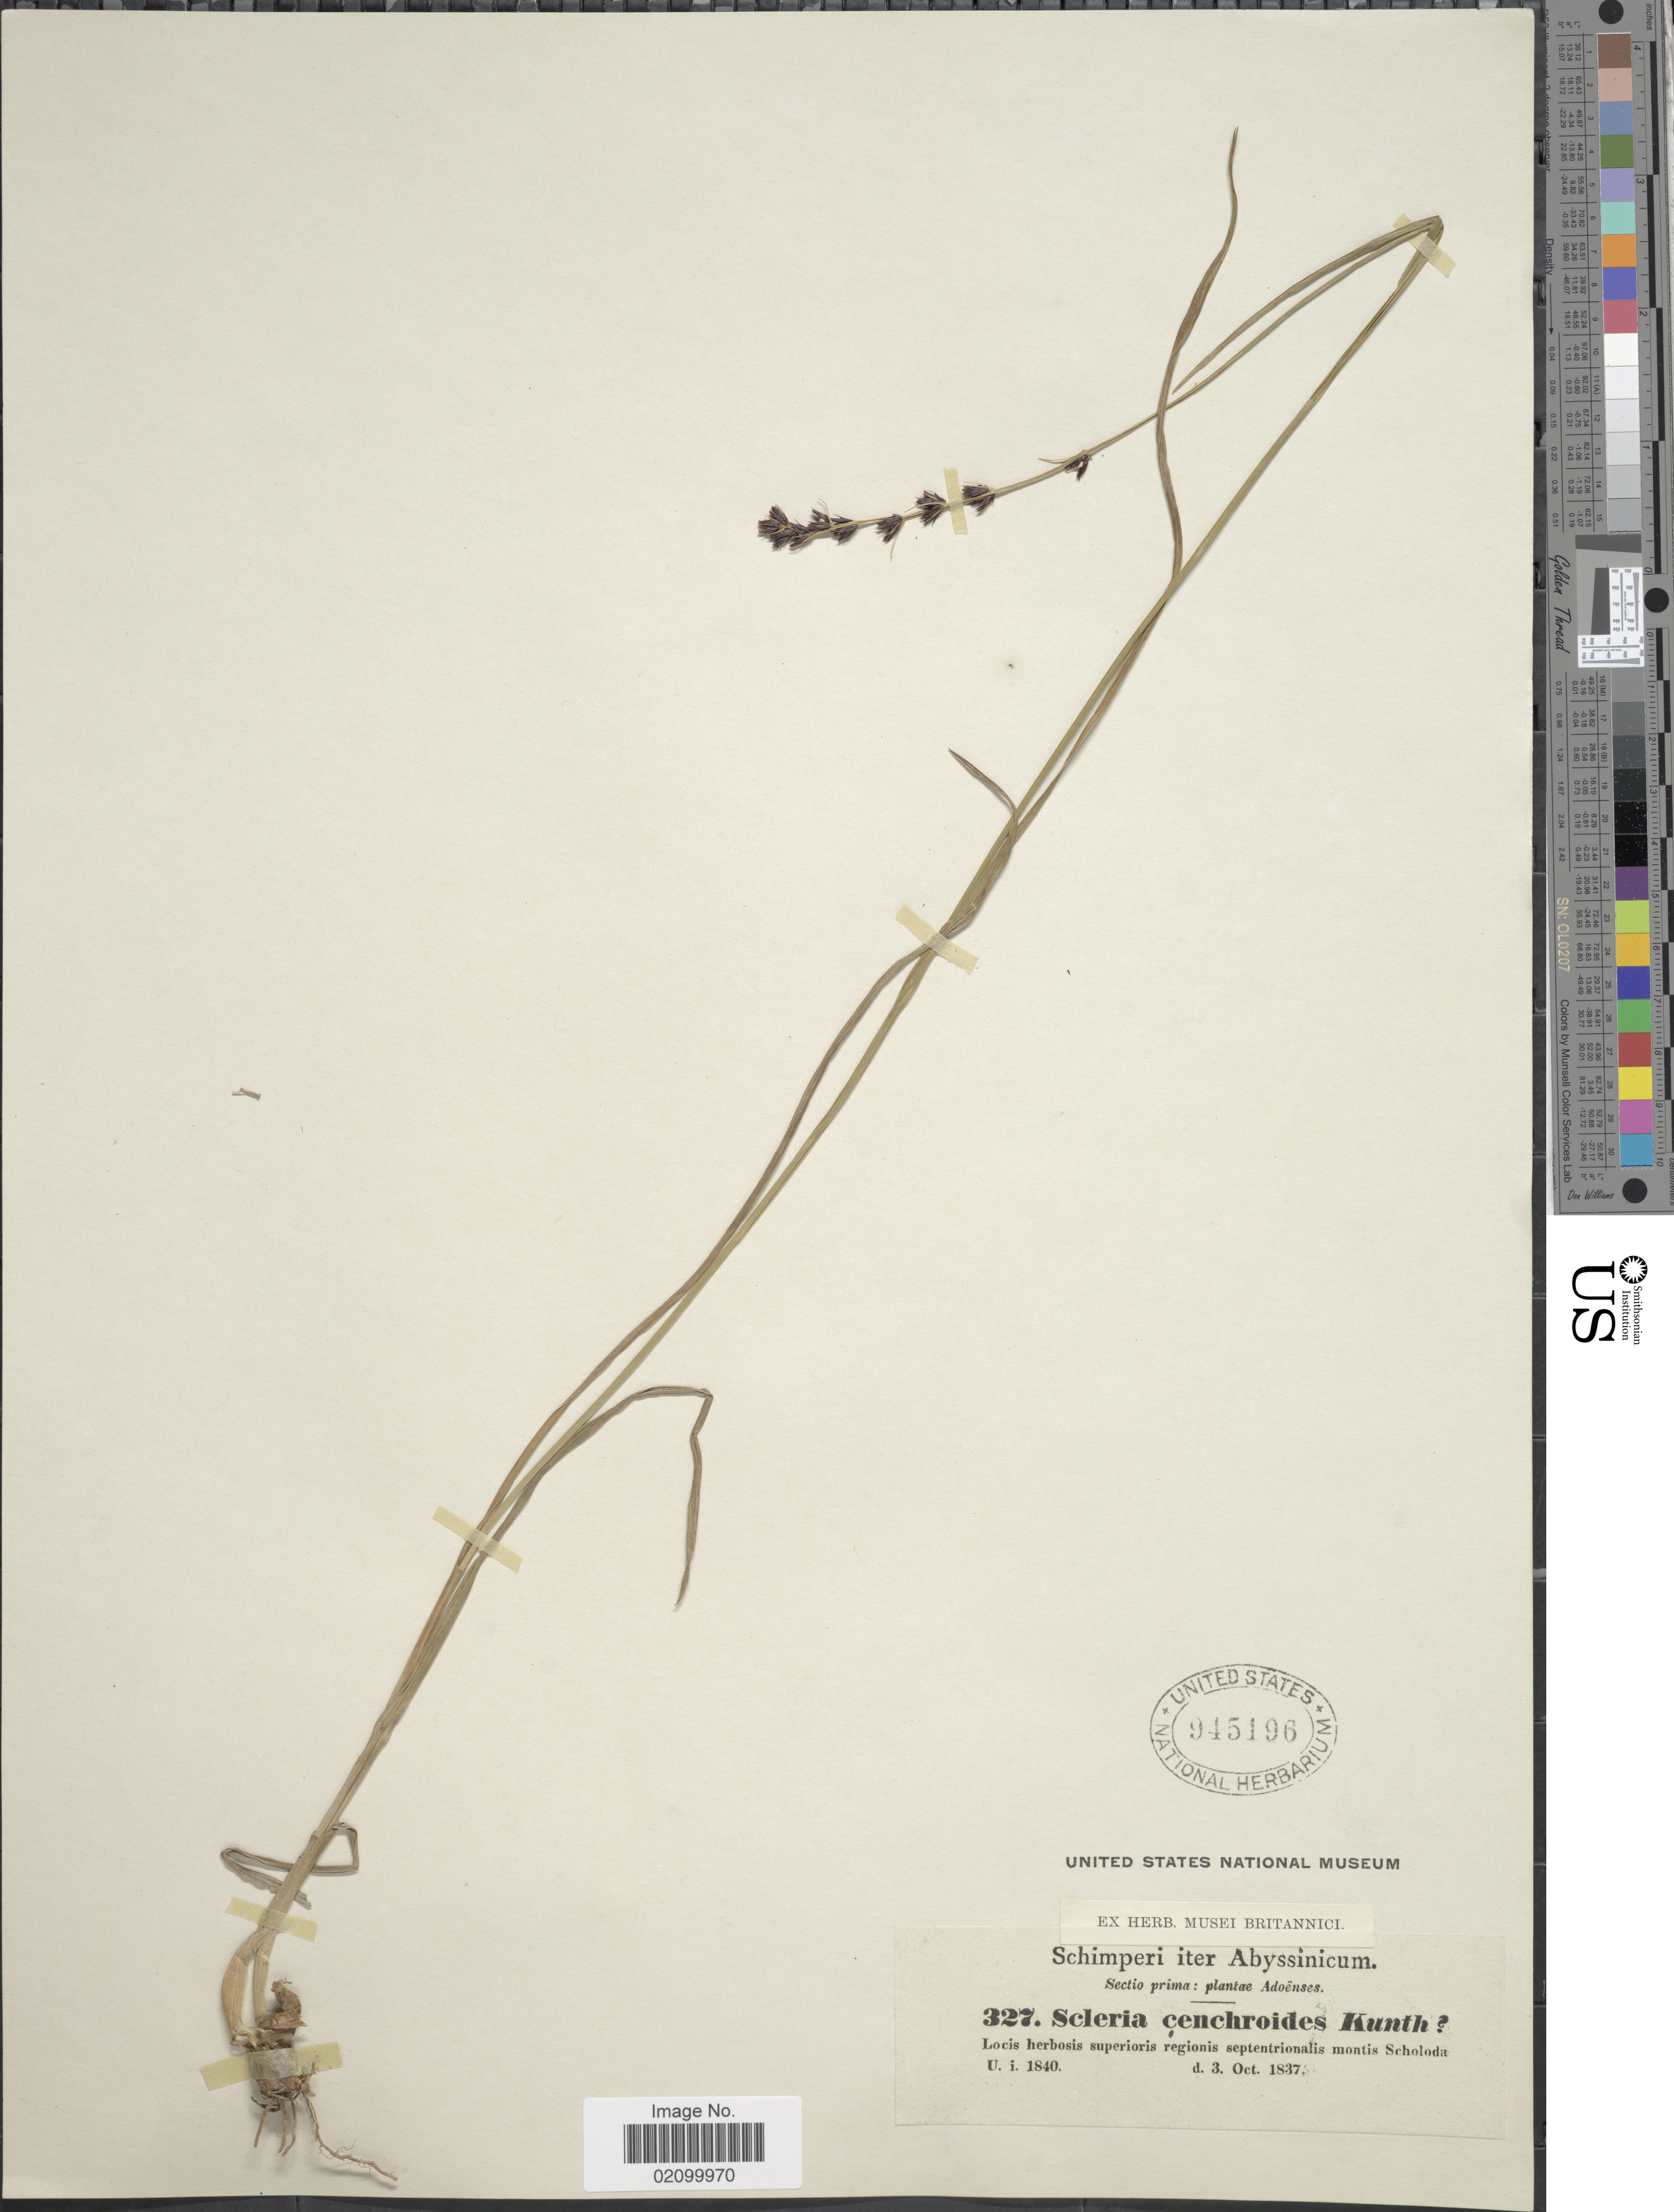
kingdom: Plantae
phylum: Tracheophyta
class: Liliopsida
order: Poales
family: Cyperaceae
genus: Scleria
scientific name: Scleria bulbifera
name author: Hochst. ex A. Rich.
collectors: -. Schimper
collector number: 327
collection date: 1837-10-03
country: Eritrea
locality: Abyssinicum. Adoenses. Locis herbosis regionis septentrionalis montis Schololda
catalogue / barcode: US 945196